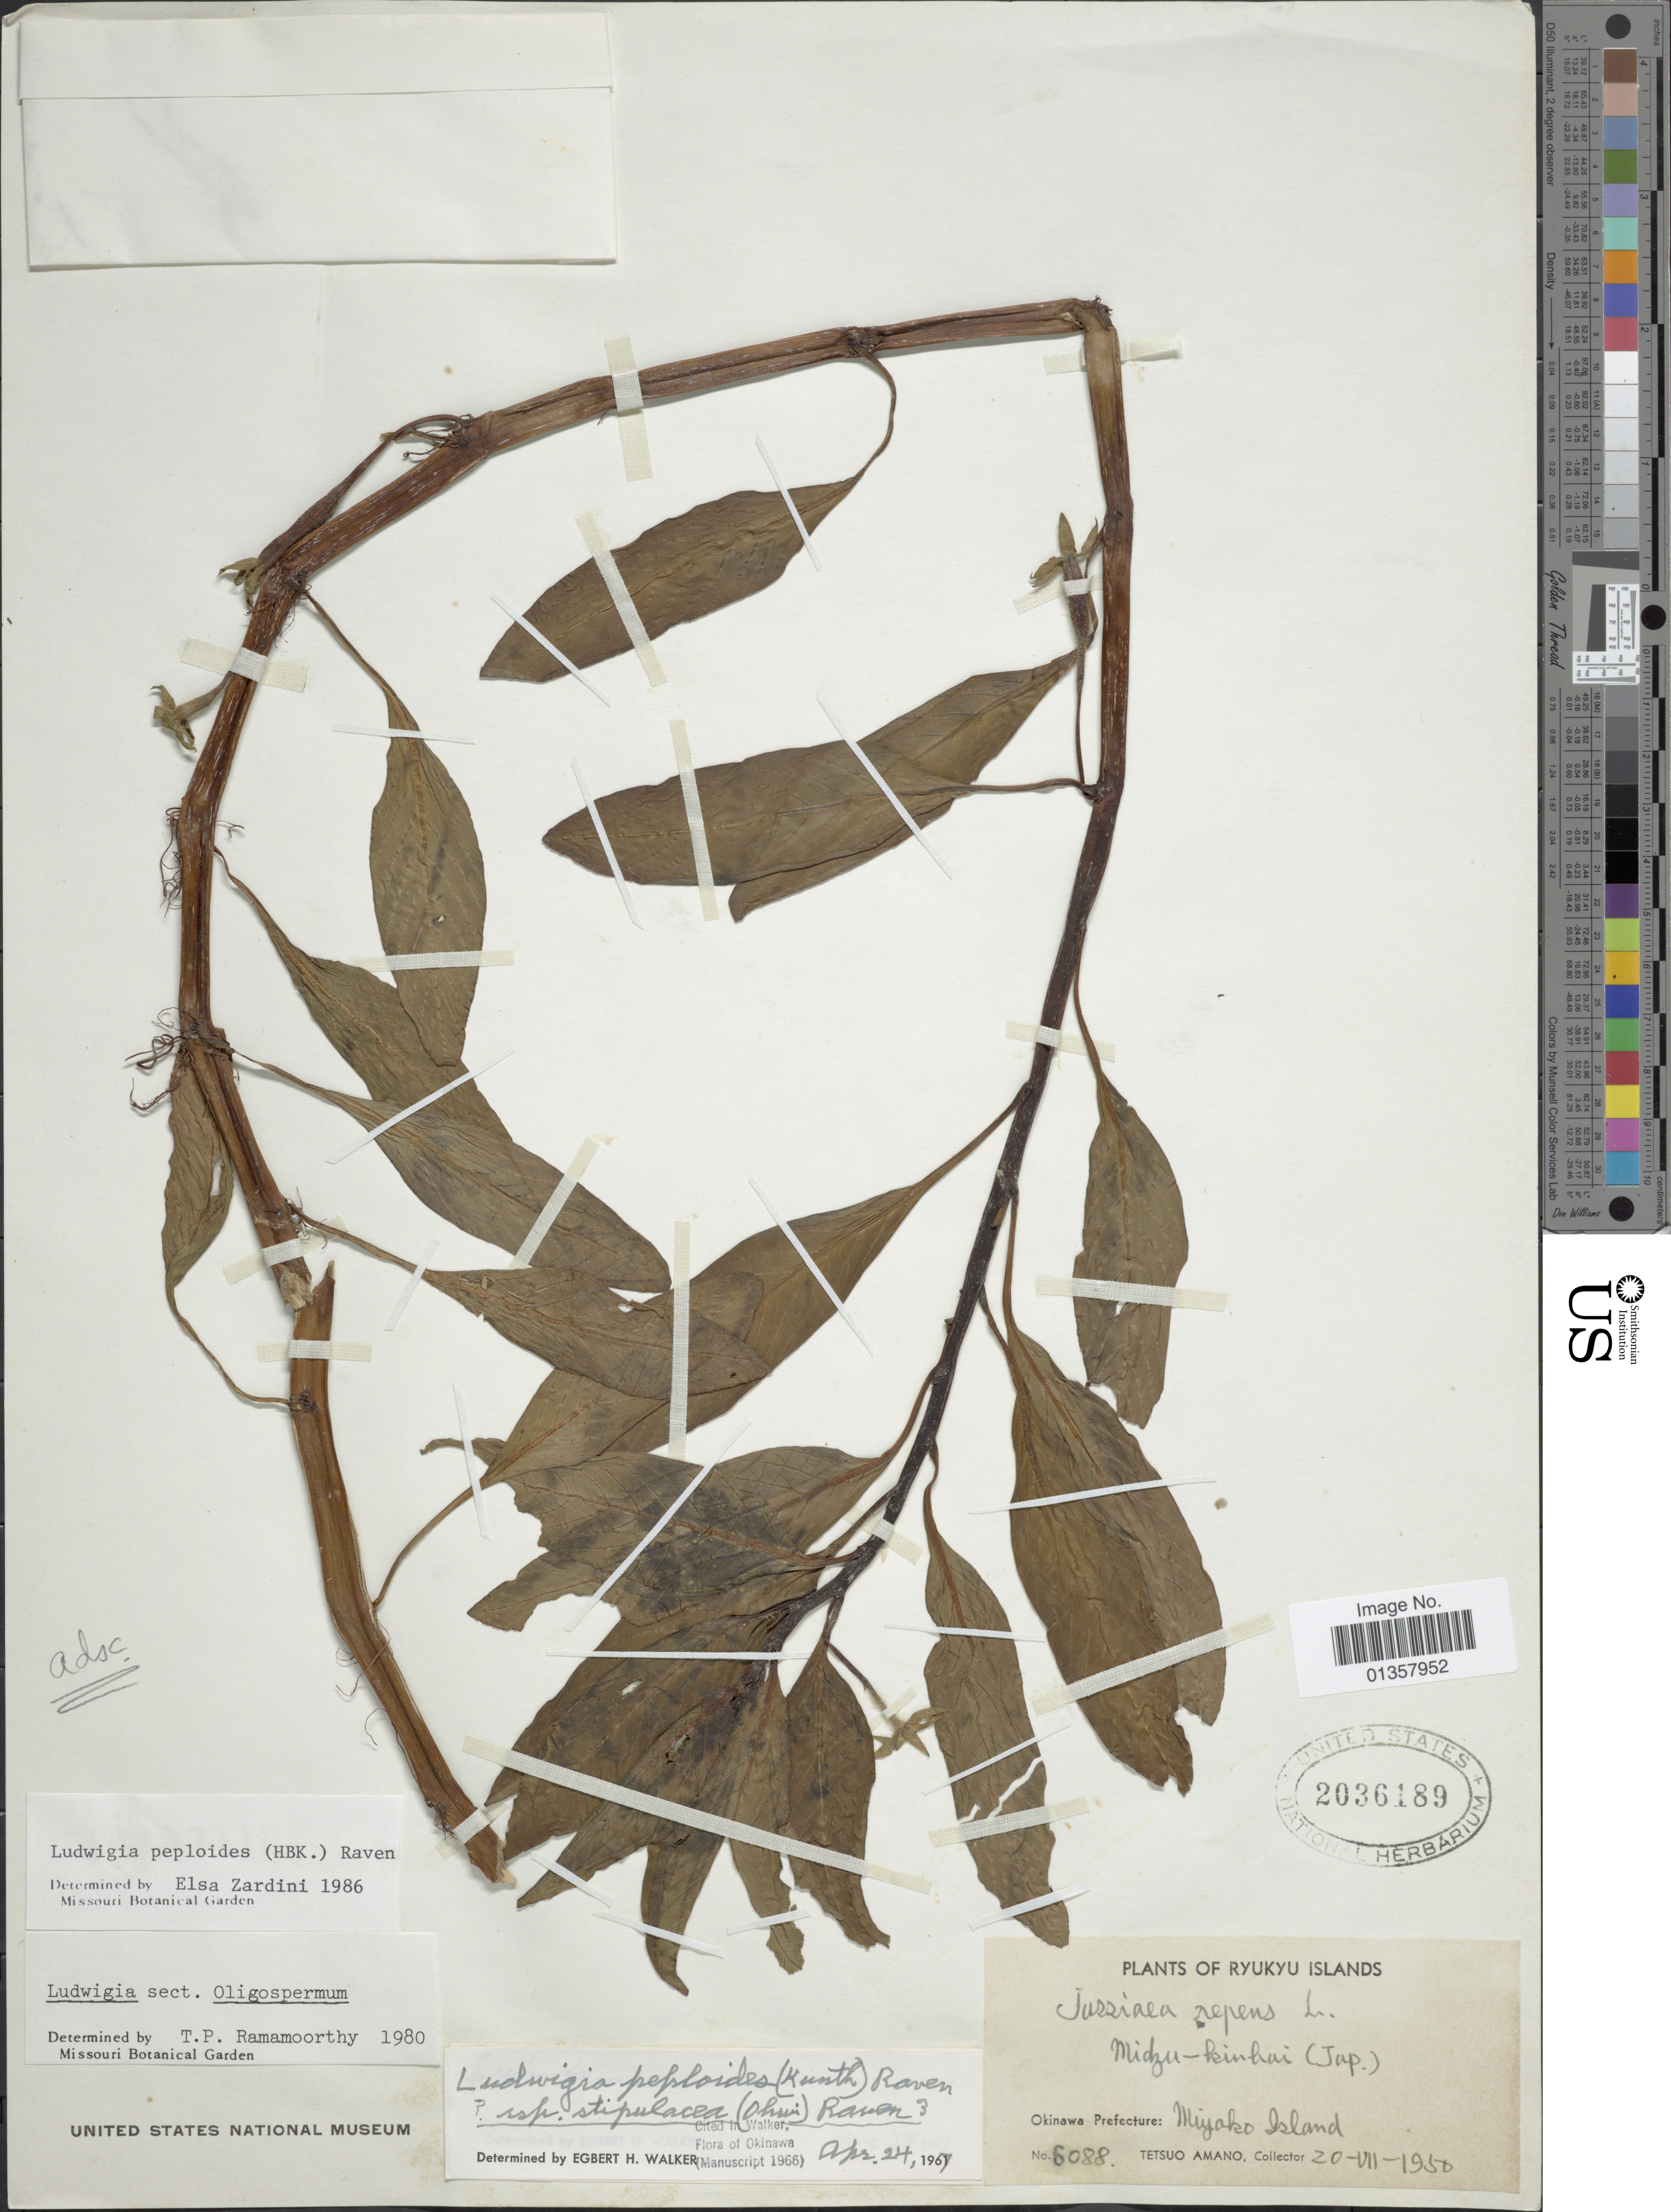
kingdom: Plantae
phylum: Tracheophyta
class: Magnoliopsida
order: Myrtales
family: Onagraceae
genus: Ludwigia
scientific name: Ludwigia peploides subsp. stipulacea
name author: (Ohwi) P.H. Raven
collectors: T. Amano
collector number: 6088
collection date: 1950-07-20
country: Japan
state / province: Okinawa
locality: Ryukyu Islands, Miyako Island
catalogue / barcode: US 2036189